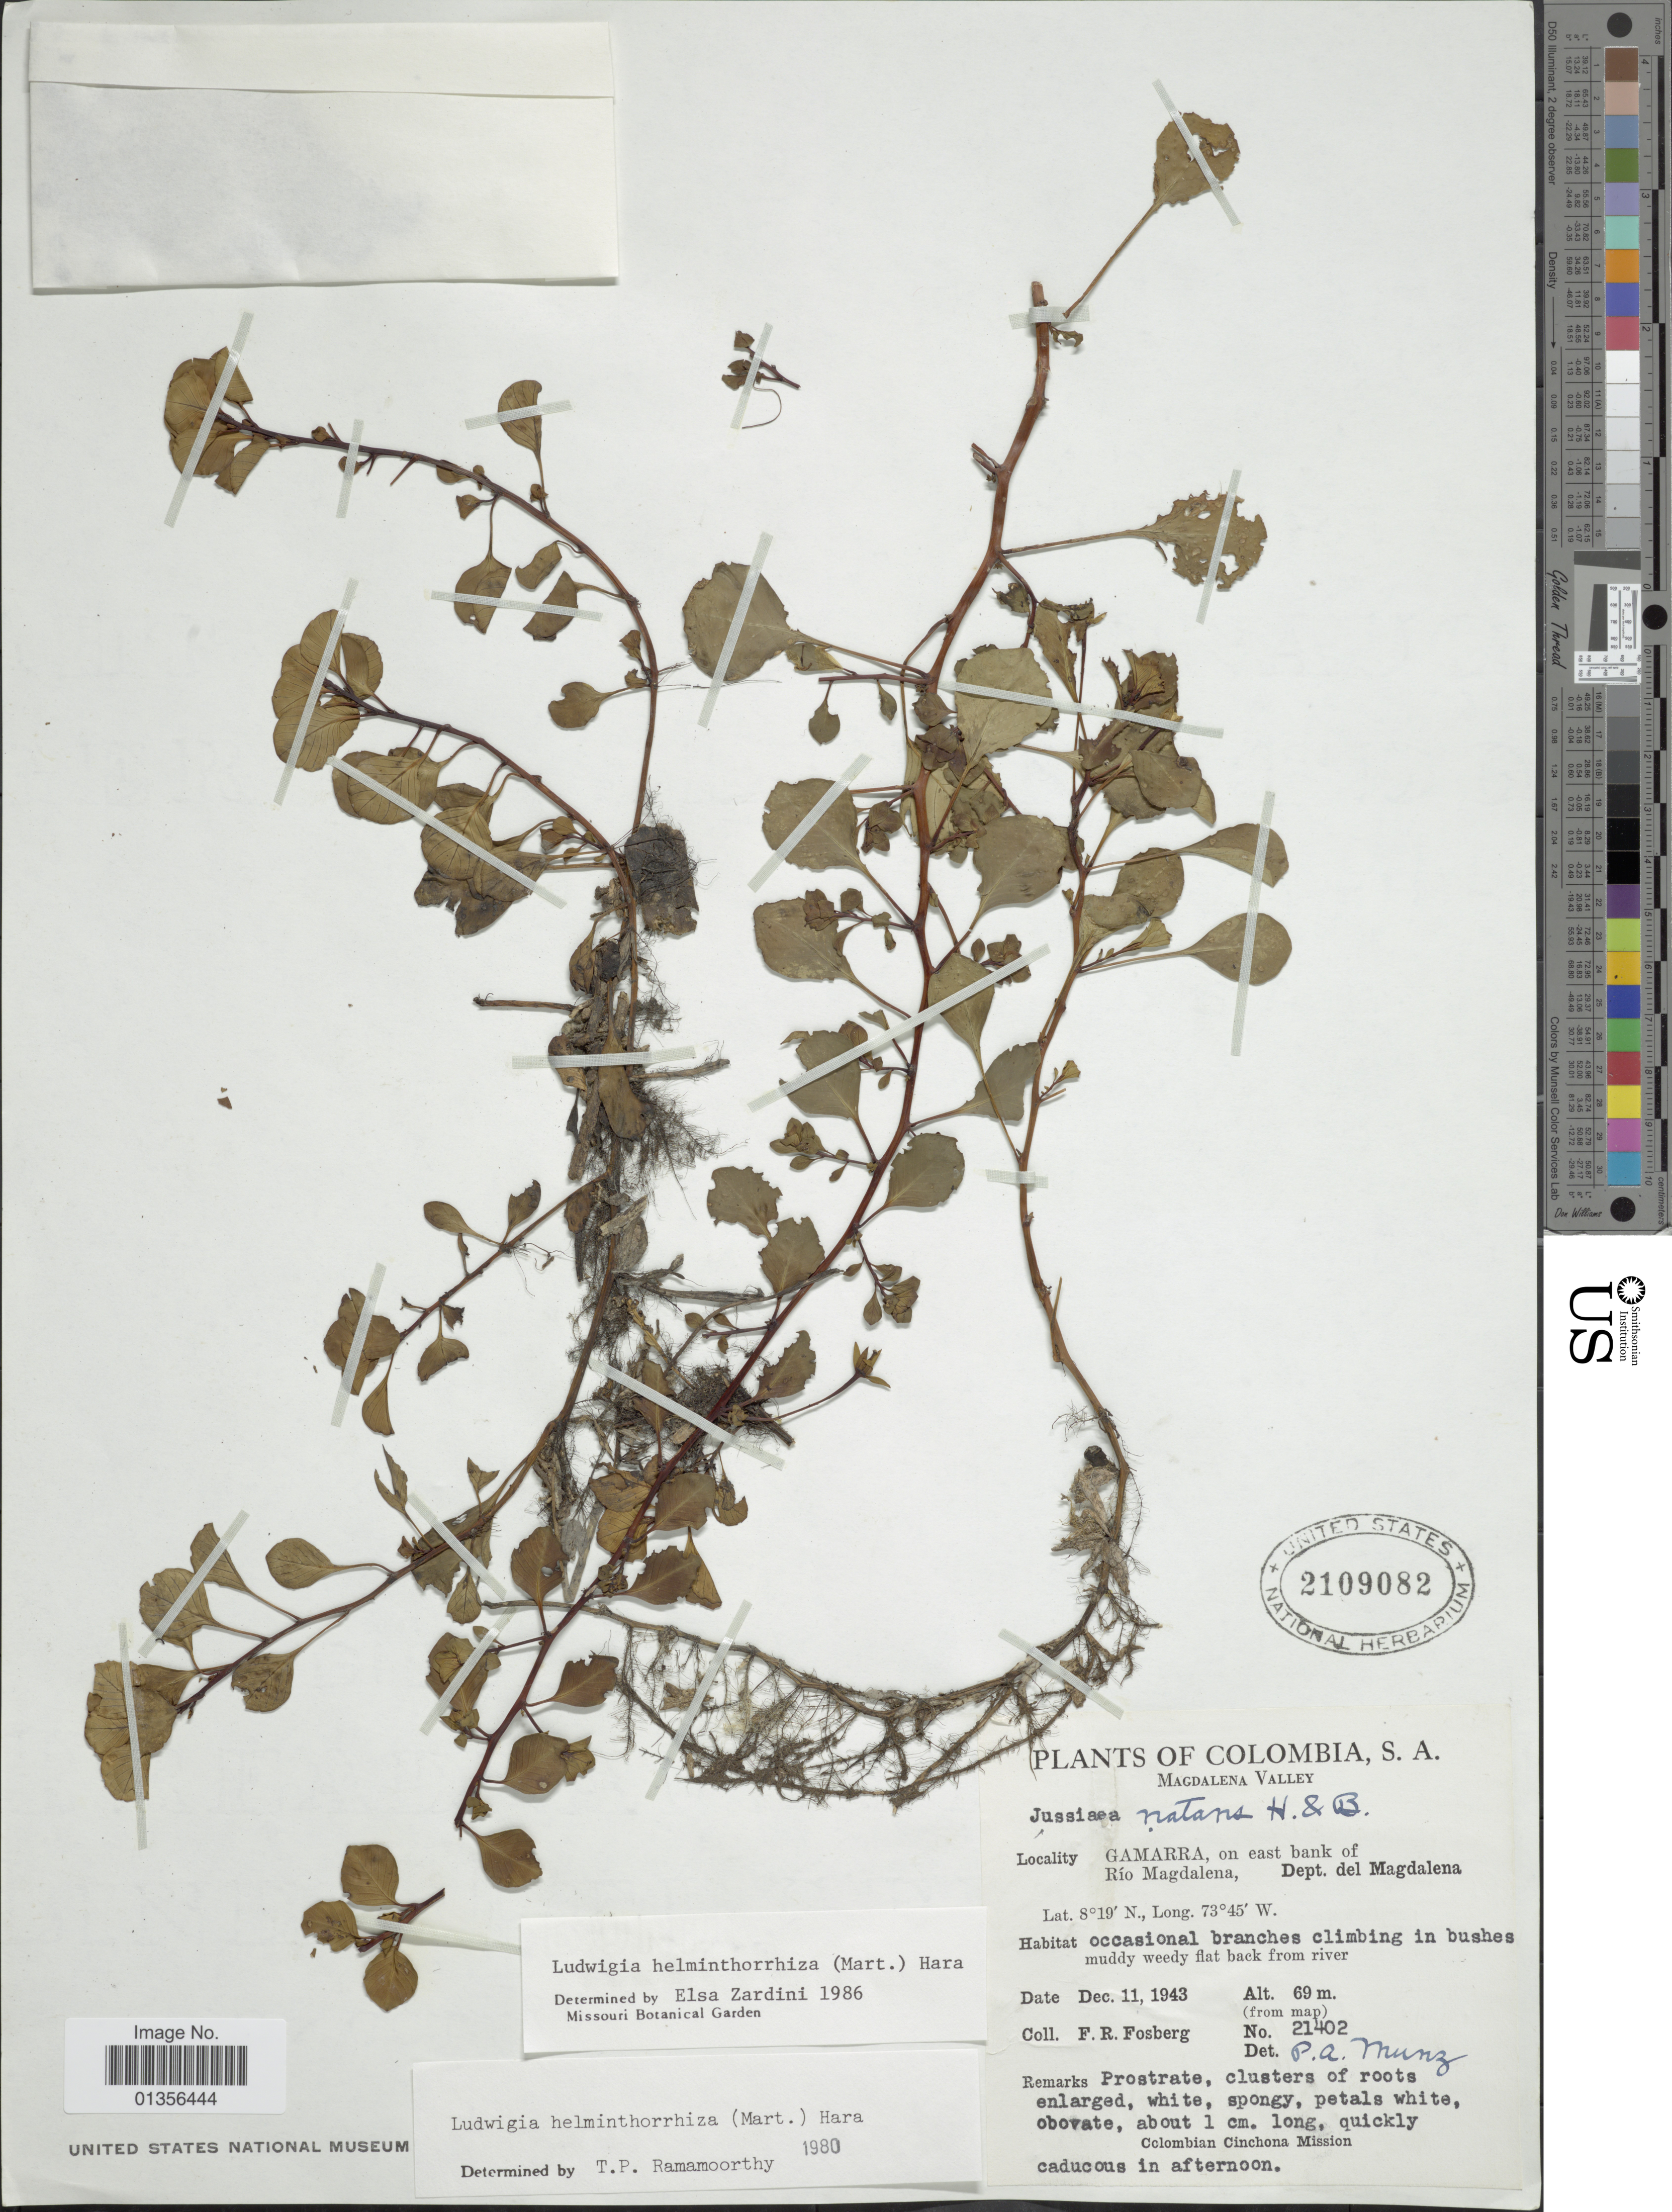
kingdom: Plantae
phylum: Tracheophyta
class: Magnoliopsida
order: Myrtales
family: Onagraceae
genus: Ludwigia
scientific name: Ludwigia helminthorrhiza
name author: (Mart.) H. Hara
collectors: F. R. Fosberg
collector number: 21402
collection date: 1943-12-11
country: Colombia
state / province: Magdalena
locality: Gamarra, on east bank of Río Magdalena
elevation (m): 69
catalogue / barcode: US 2109082